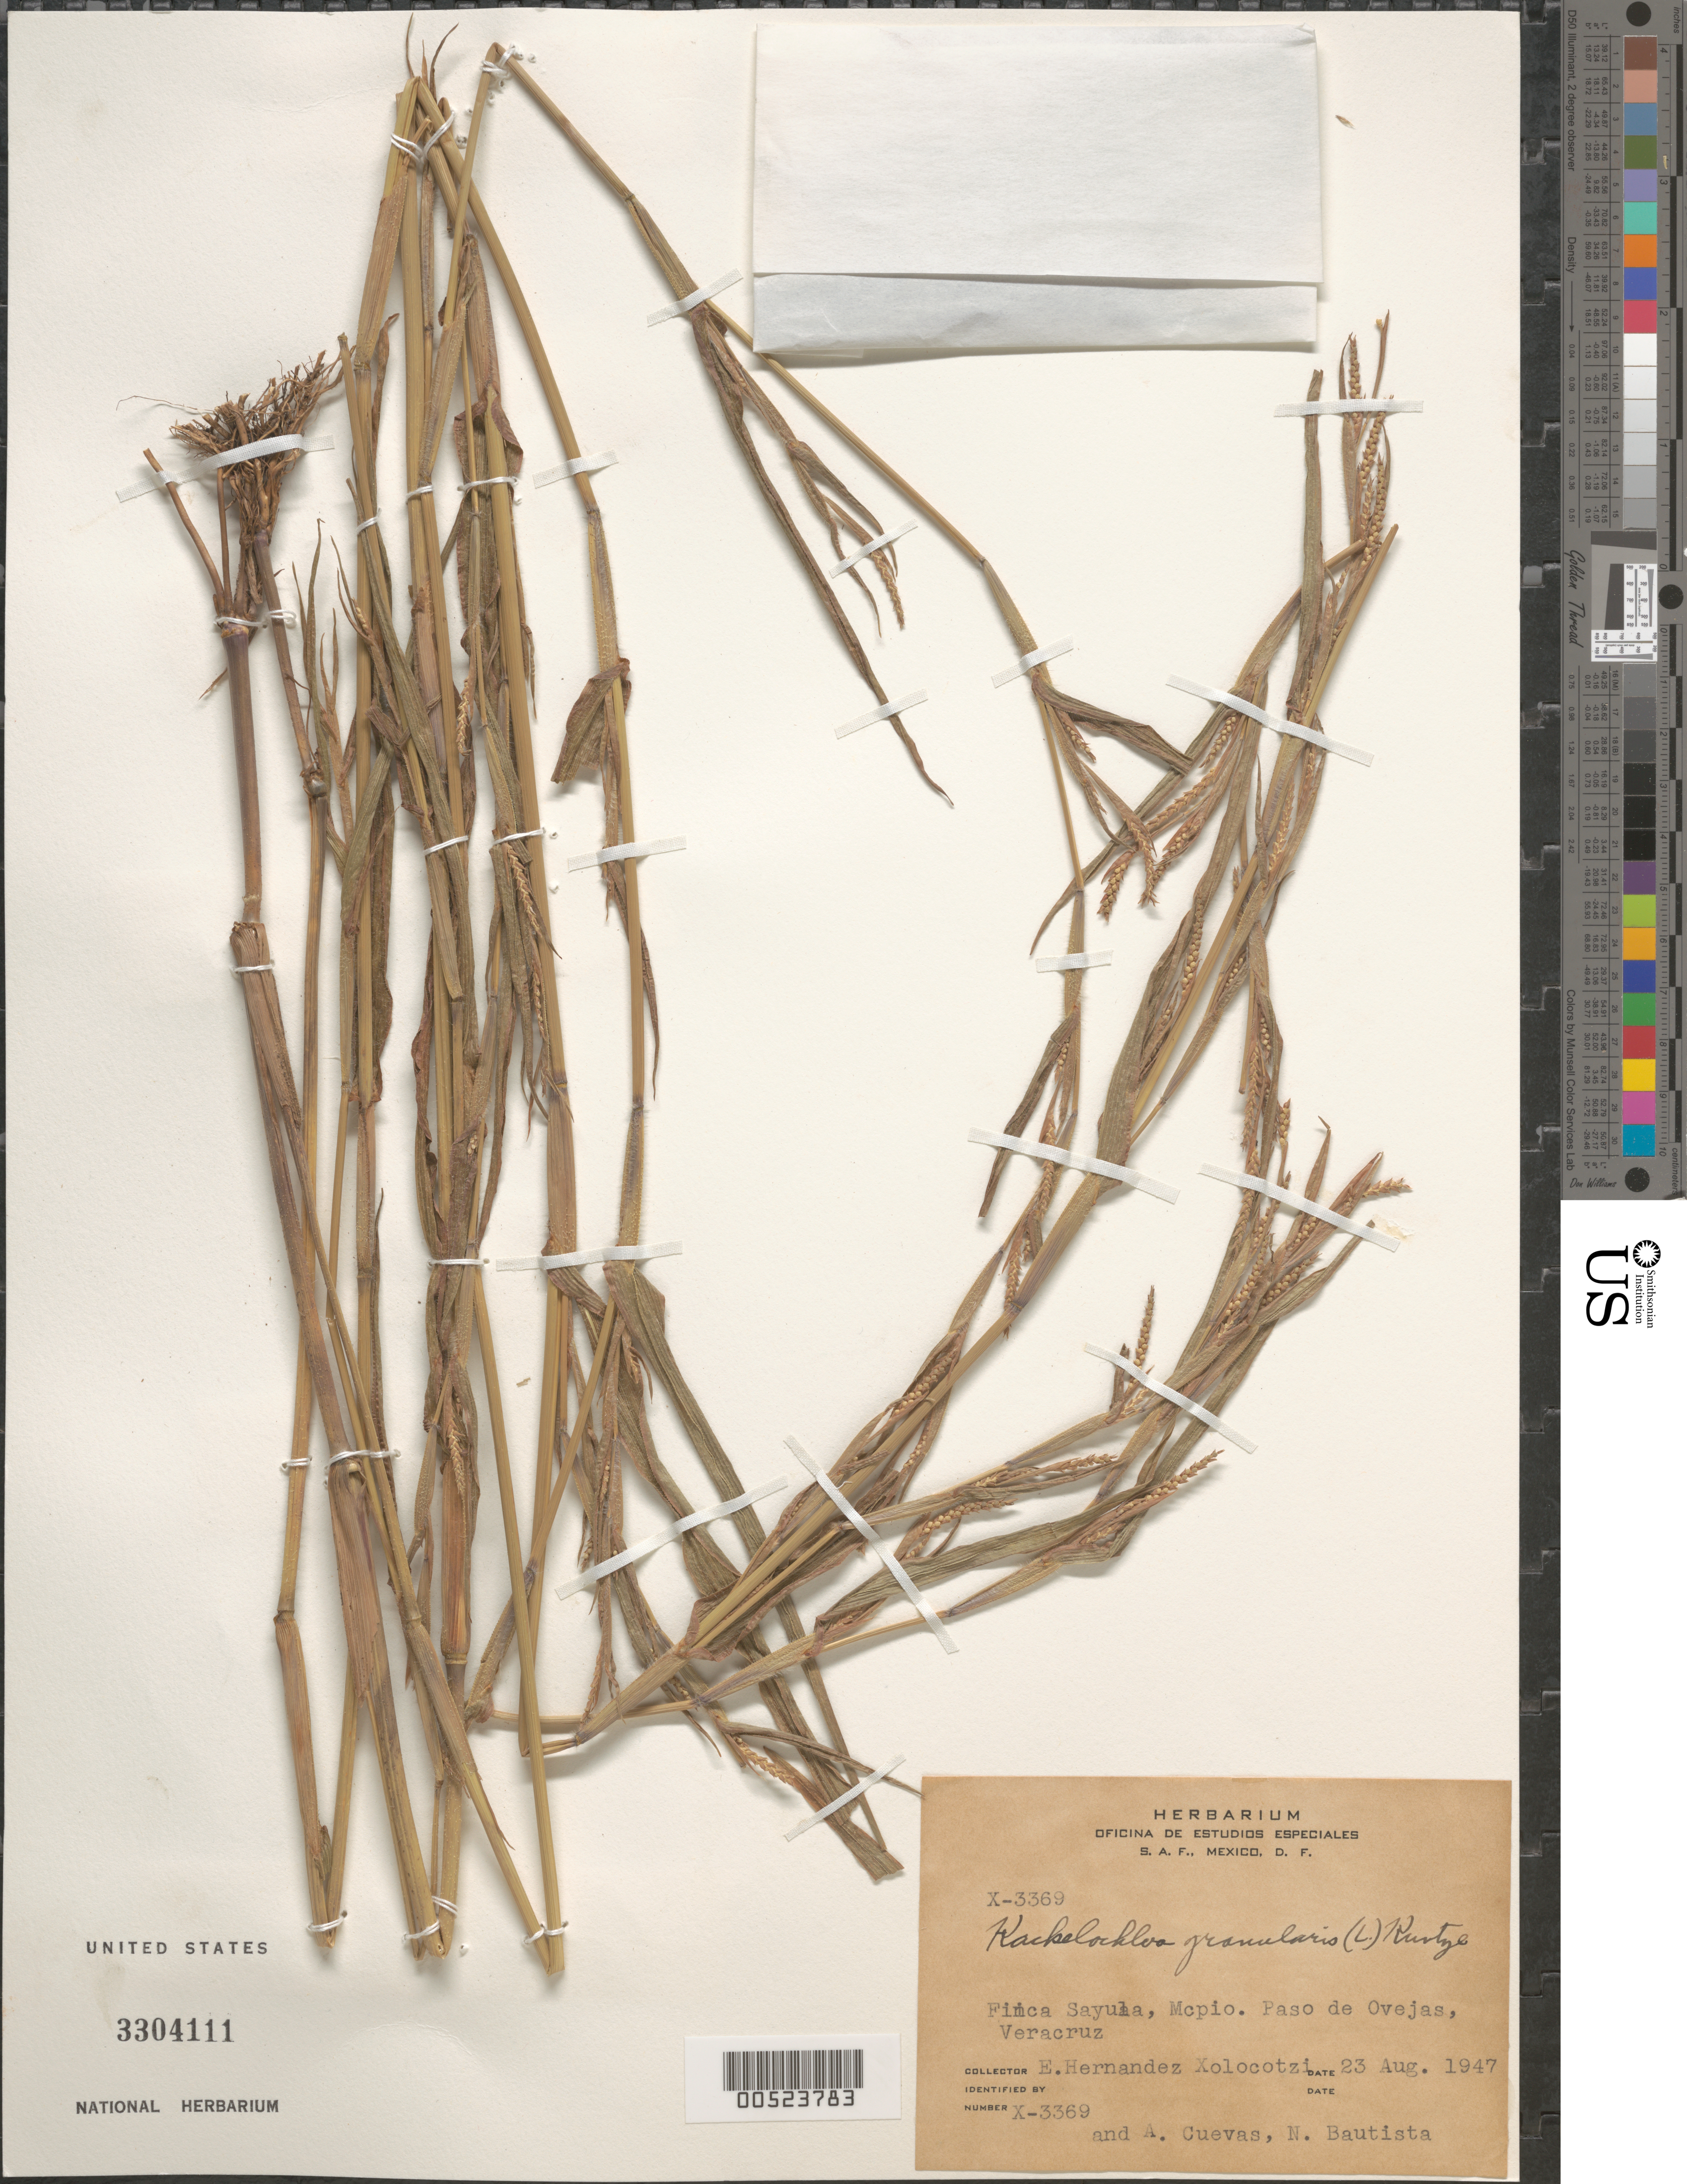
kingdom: Plantae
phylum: Tracheophyta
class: Liliopsida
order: Poales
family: Poaceae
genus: Hackelochloa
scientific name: Hackelochloa granularis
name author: (L.) Kuntze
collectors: E. I. Hernández-X., A. Cuevas & N. Bautista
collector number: X-3369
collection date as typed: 23 Aug 1947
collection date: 1947-08-23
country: Mexico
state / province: Veracruz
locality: Finca Sayula, Mcpio. Paso de Ovejas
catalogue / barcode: US 3304111